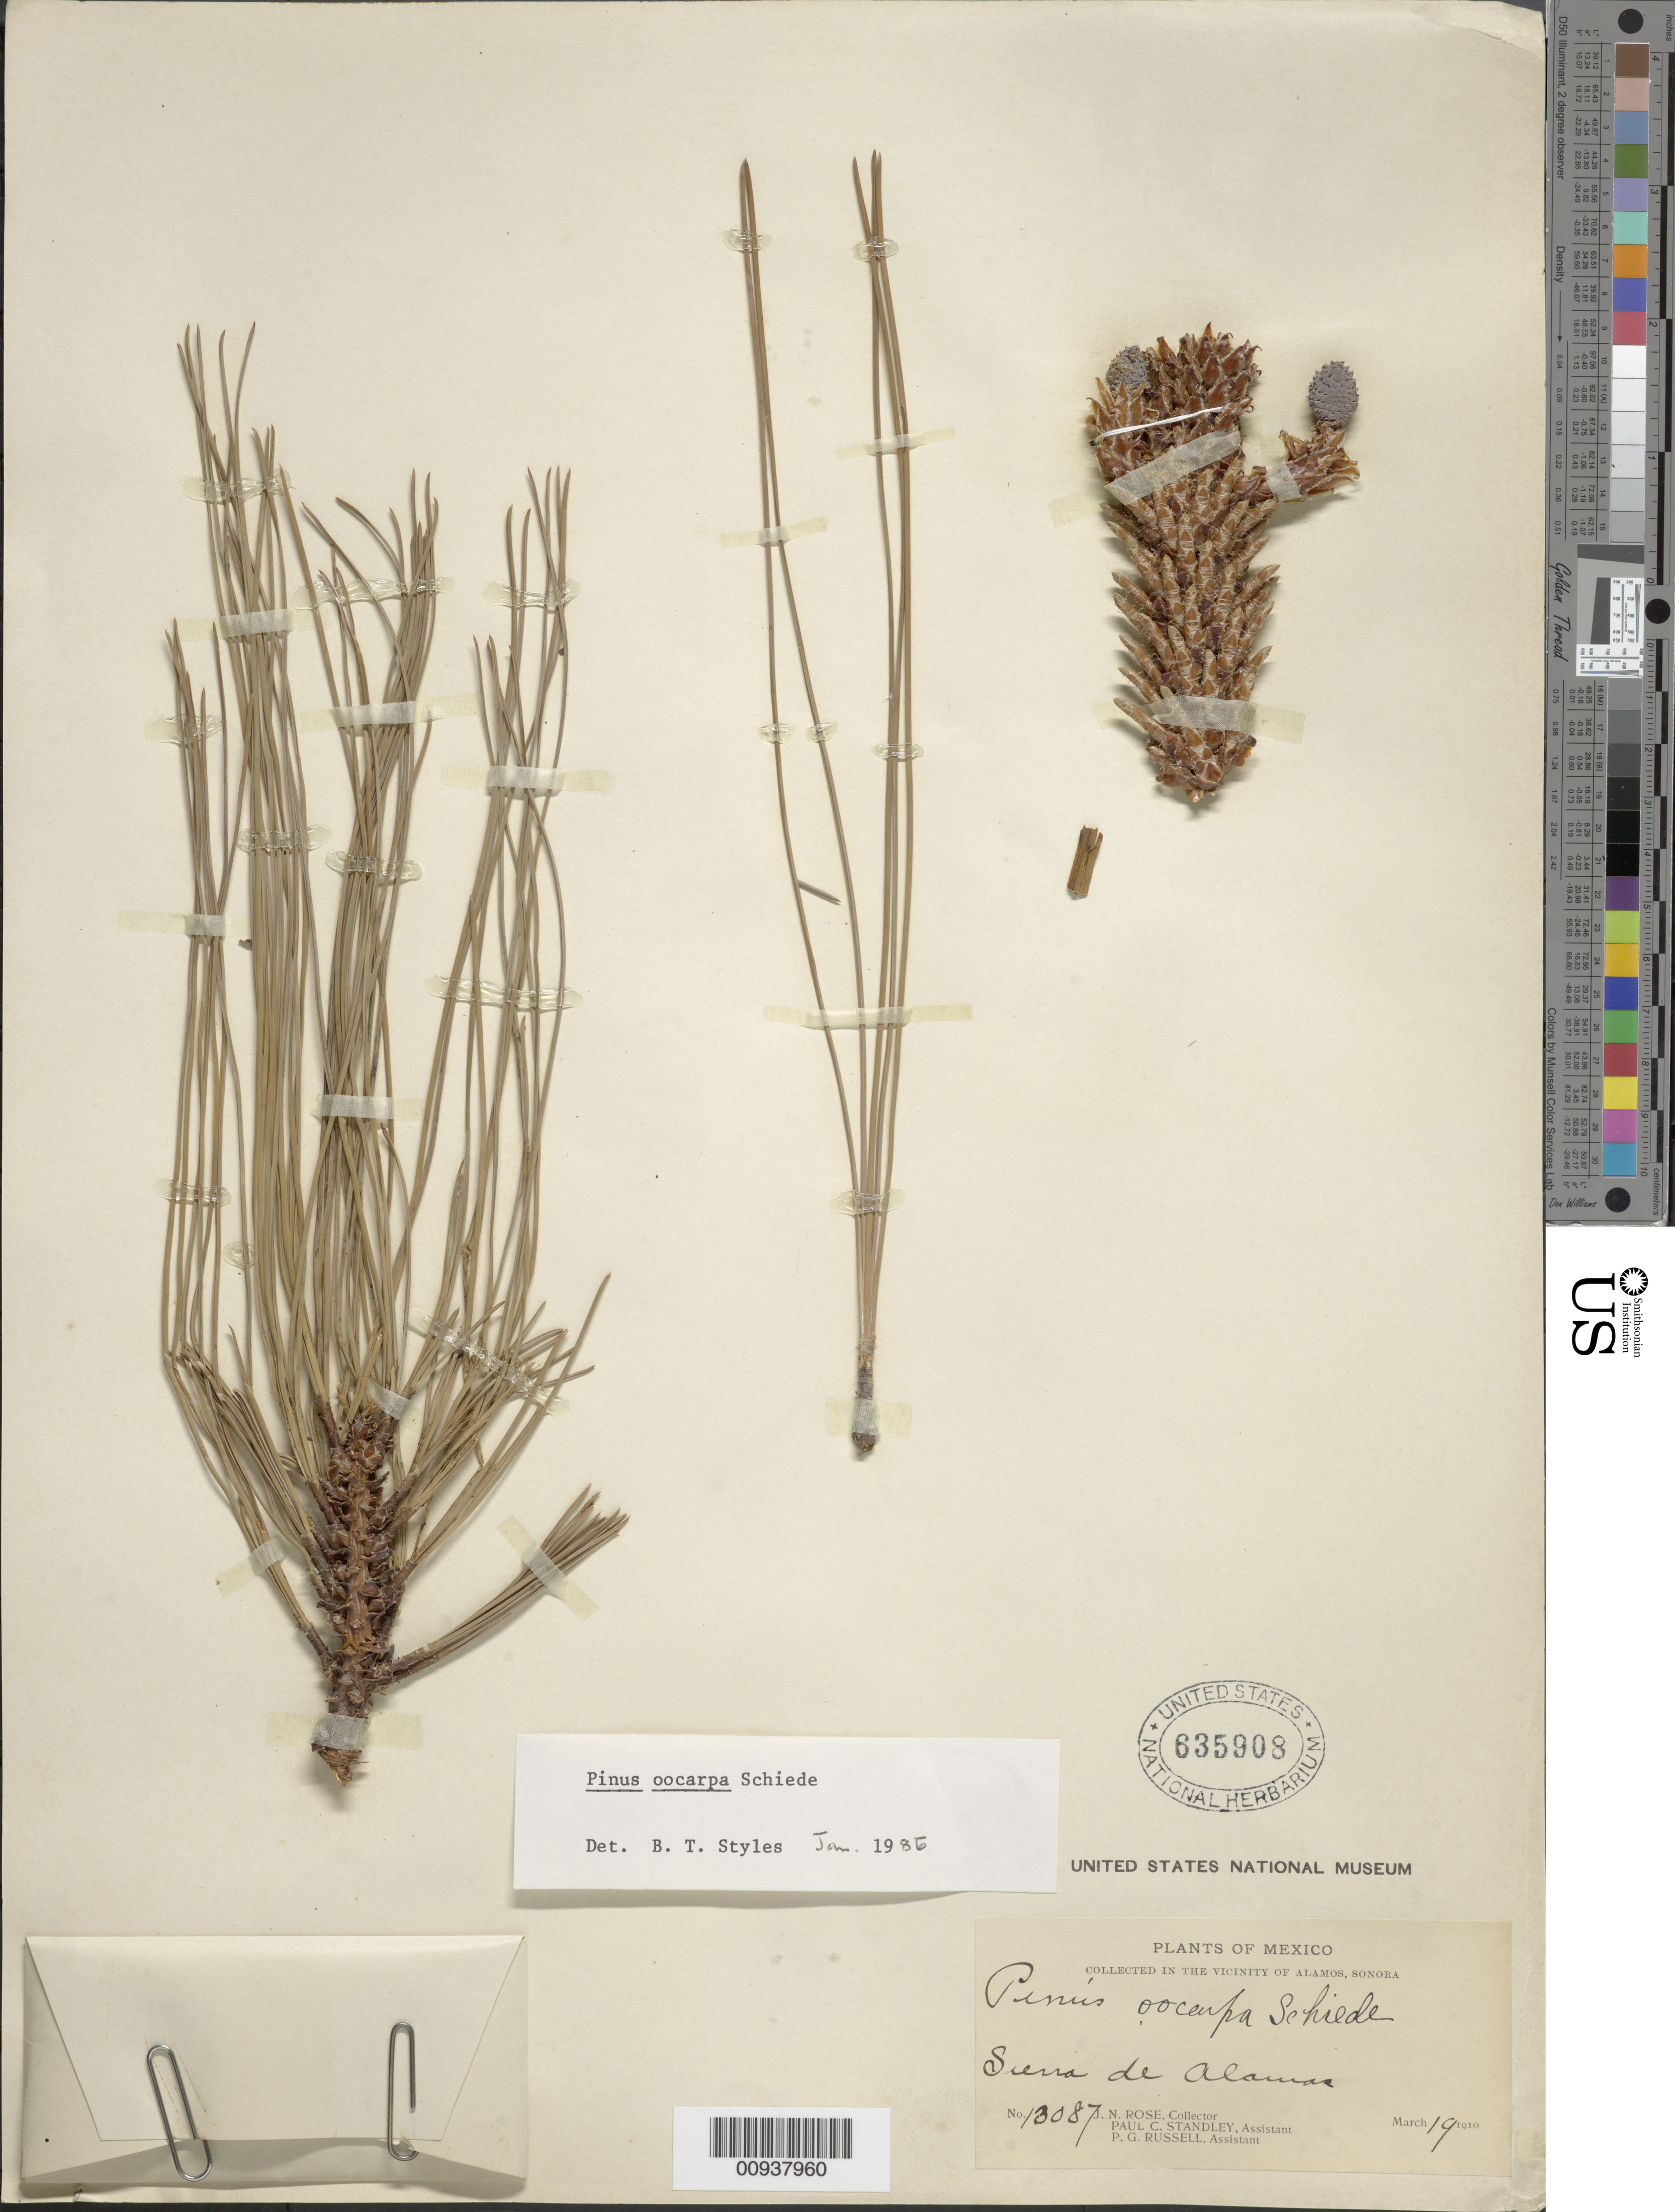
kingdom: Plantae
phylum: Tracheophyta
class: Pinopsida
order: Pinales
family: Pinaceae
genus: Pinus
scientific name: Pinus oocarpa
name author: Schiede ex Schltdl.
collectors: J. N. Rose, P. C. Standley & P. G. Russell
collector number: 13087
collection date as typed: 19 Mar 1910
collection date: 1910-03-19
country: Mexico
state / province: Sonora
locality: Sierra de Alamos in the vicinity of Alamos.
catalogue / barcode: US 635908